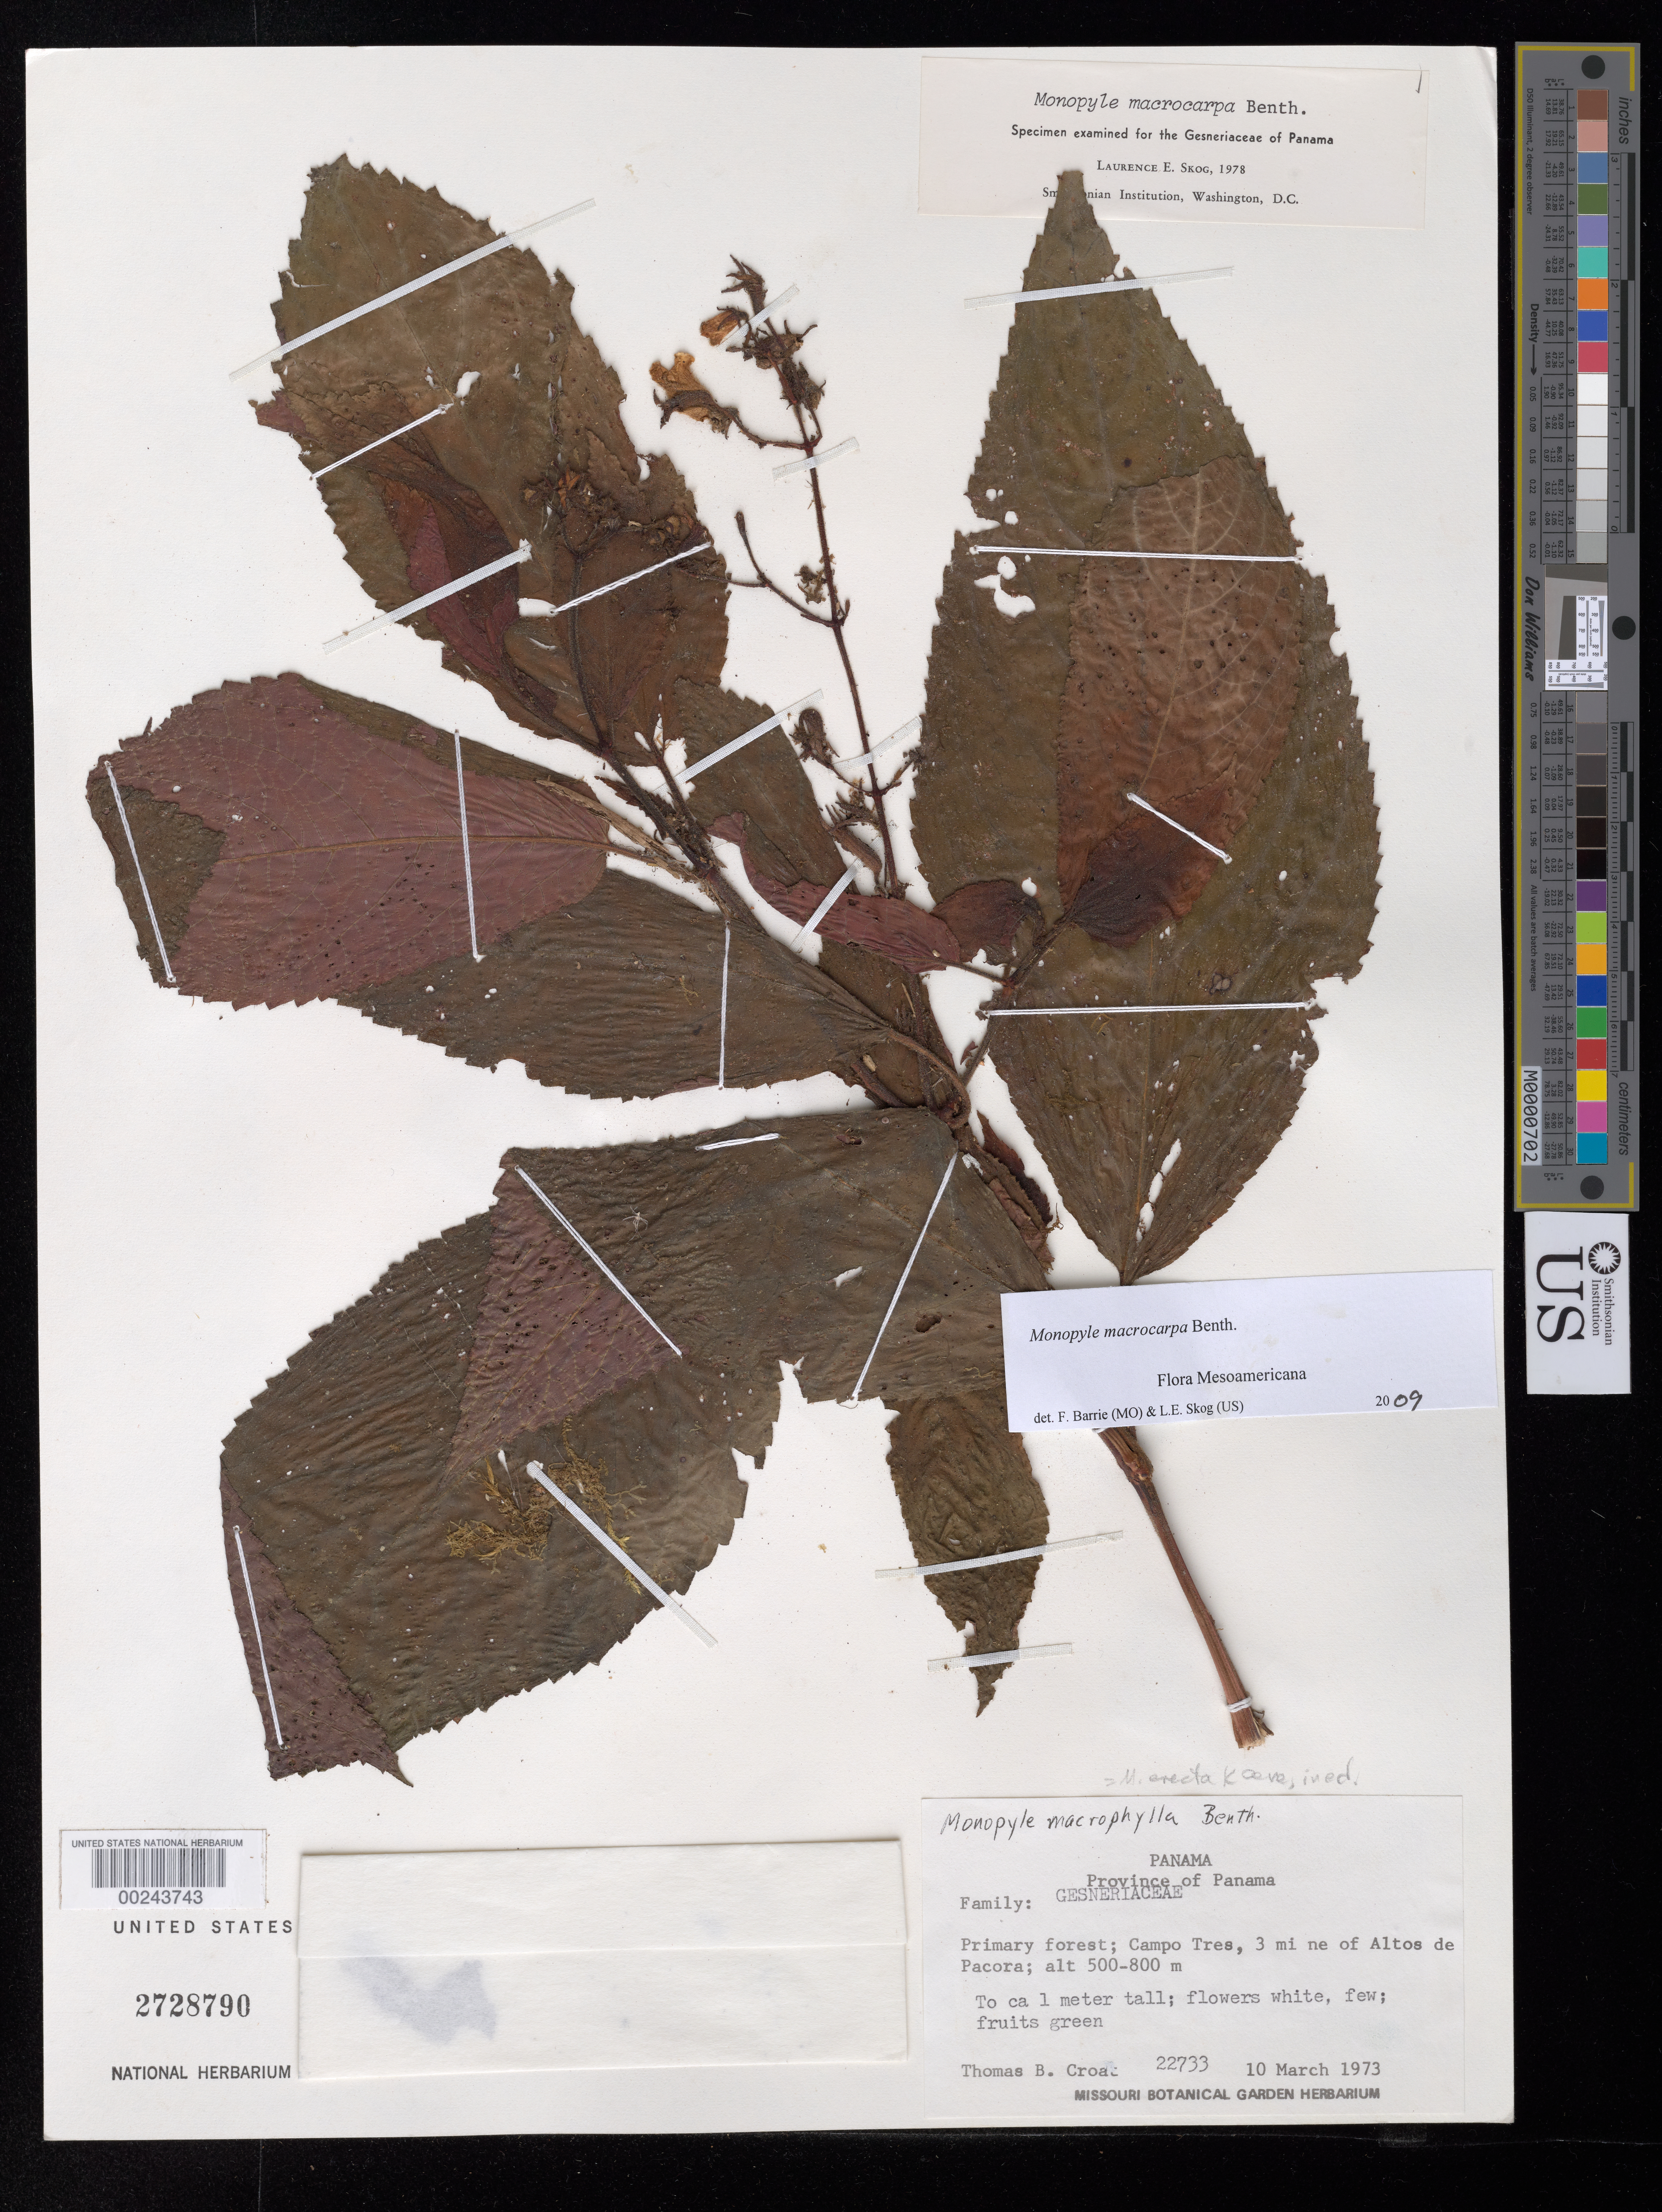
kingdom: Plantae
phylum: Tracheophyta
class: Magnoliopsida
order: Lamiales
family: Gesneriaceae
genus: Monopyle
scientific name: Monopyle macrocarpa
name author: Benth.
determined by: Barrie, F. R.; Skog, Laurence E.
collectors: T. B. Croat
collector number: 22733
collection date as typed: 10 Mar 1973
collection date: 1973-03-10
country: Panama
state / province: Panamá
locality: Campo Tres, 3 mi NE of Altos de Pacora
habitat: Primary forest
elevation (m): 500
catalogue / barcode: US 2728790